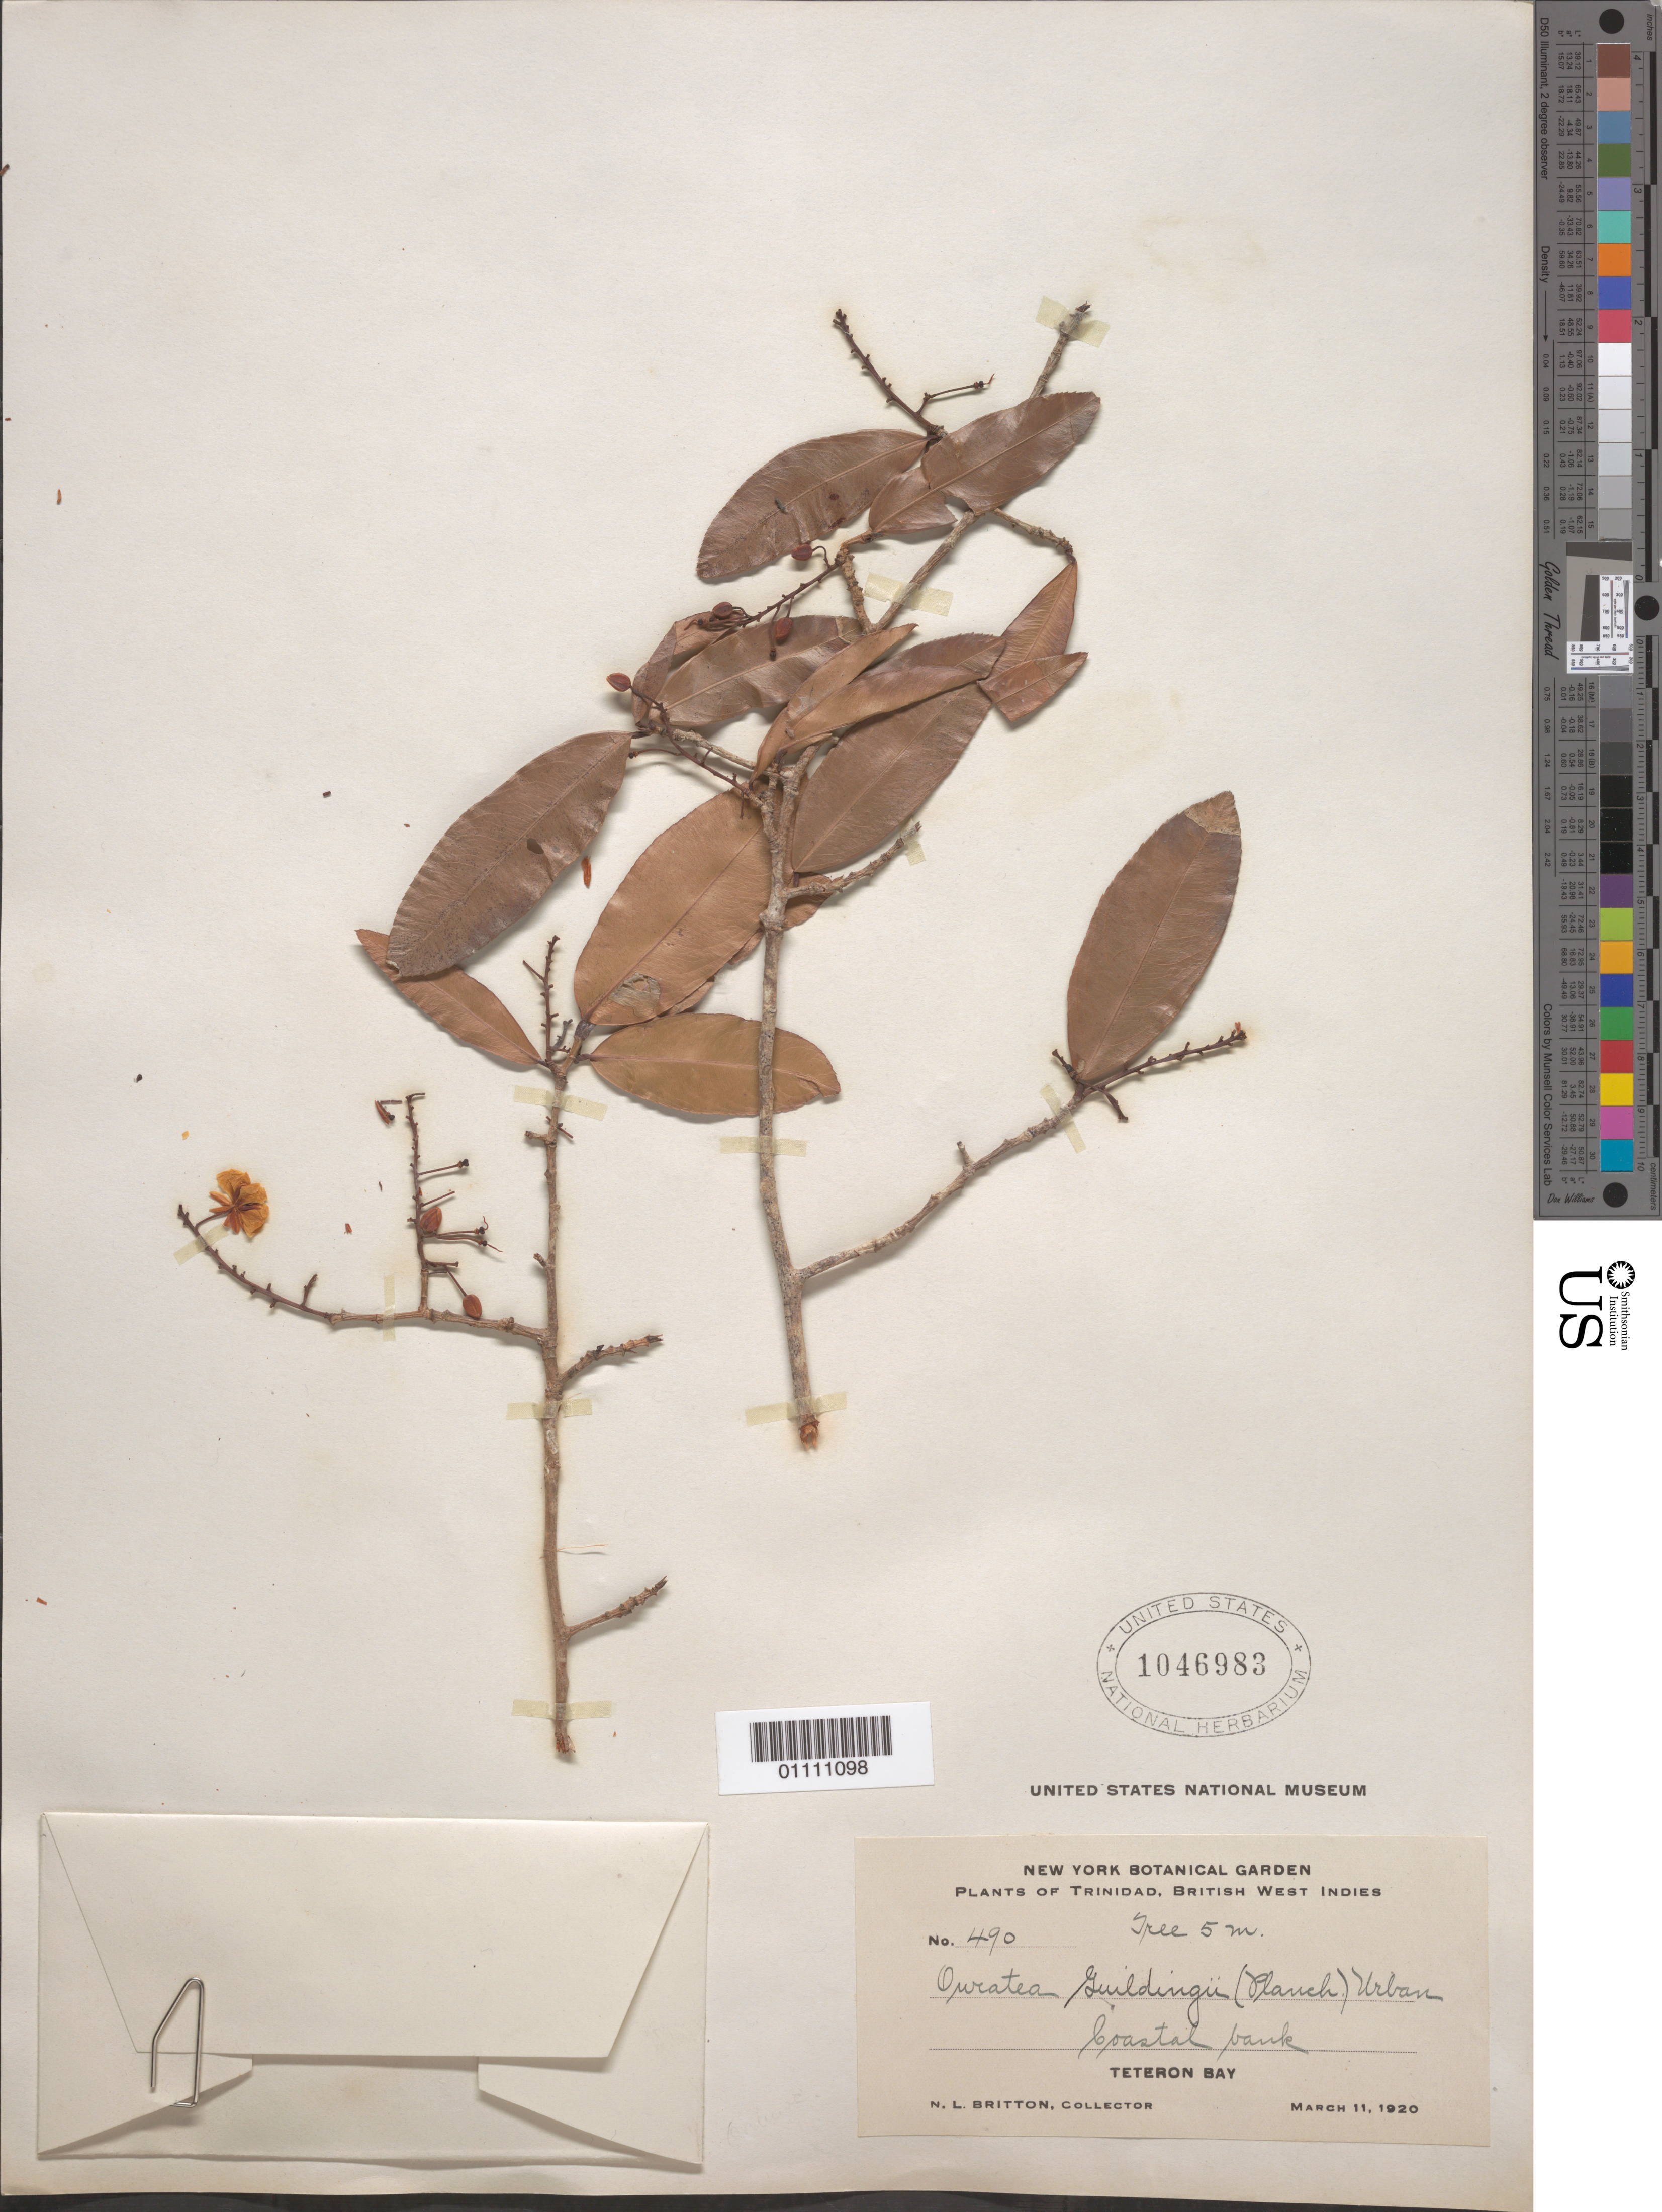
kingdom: Plantae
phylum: Tracheophyta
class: Magnoliopsida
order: Malpighiales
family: Ochnaceae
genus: Ouratea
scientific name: Ouratea guildingii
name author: (Planch.) Urb.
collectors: N. Britton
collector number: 490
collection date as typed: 11 Mar 1920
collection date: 1920-03-11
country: Trinidad and Tobago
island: Trinidad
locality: teteron bay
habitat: coastal bank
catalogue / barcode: US 1046983